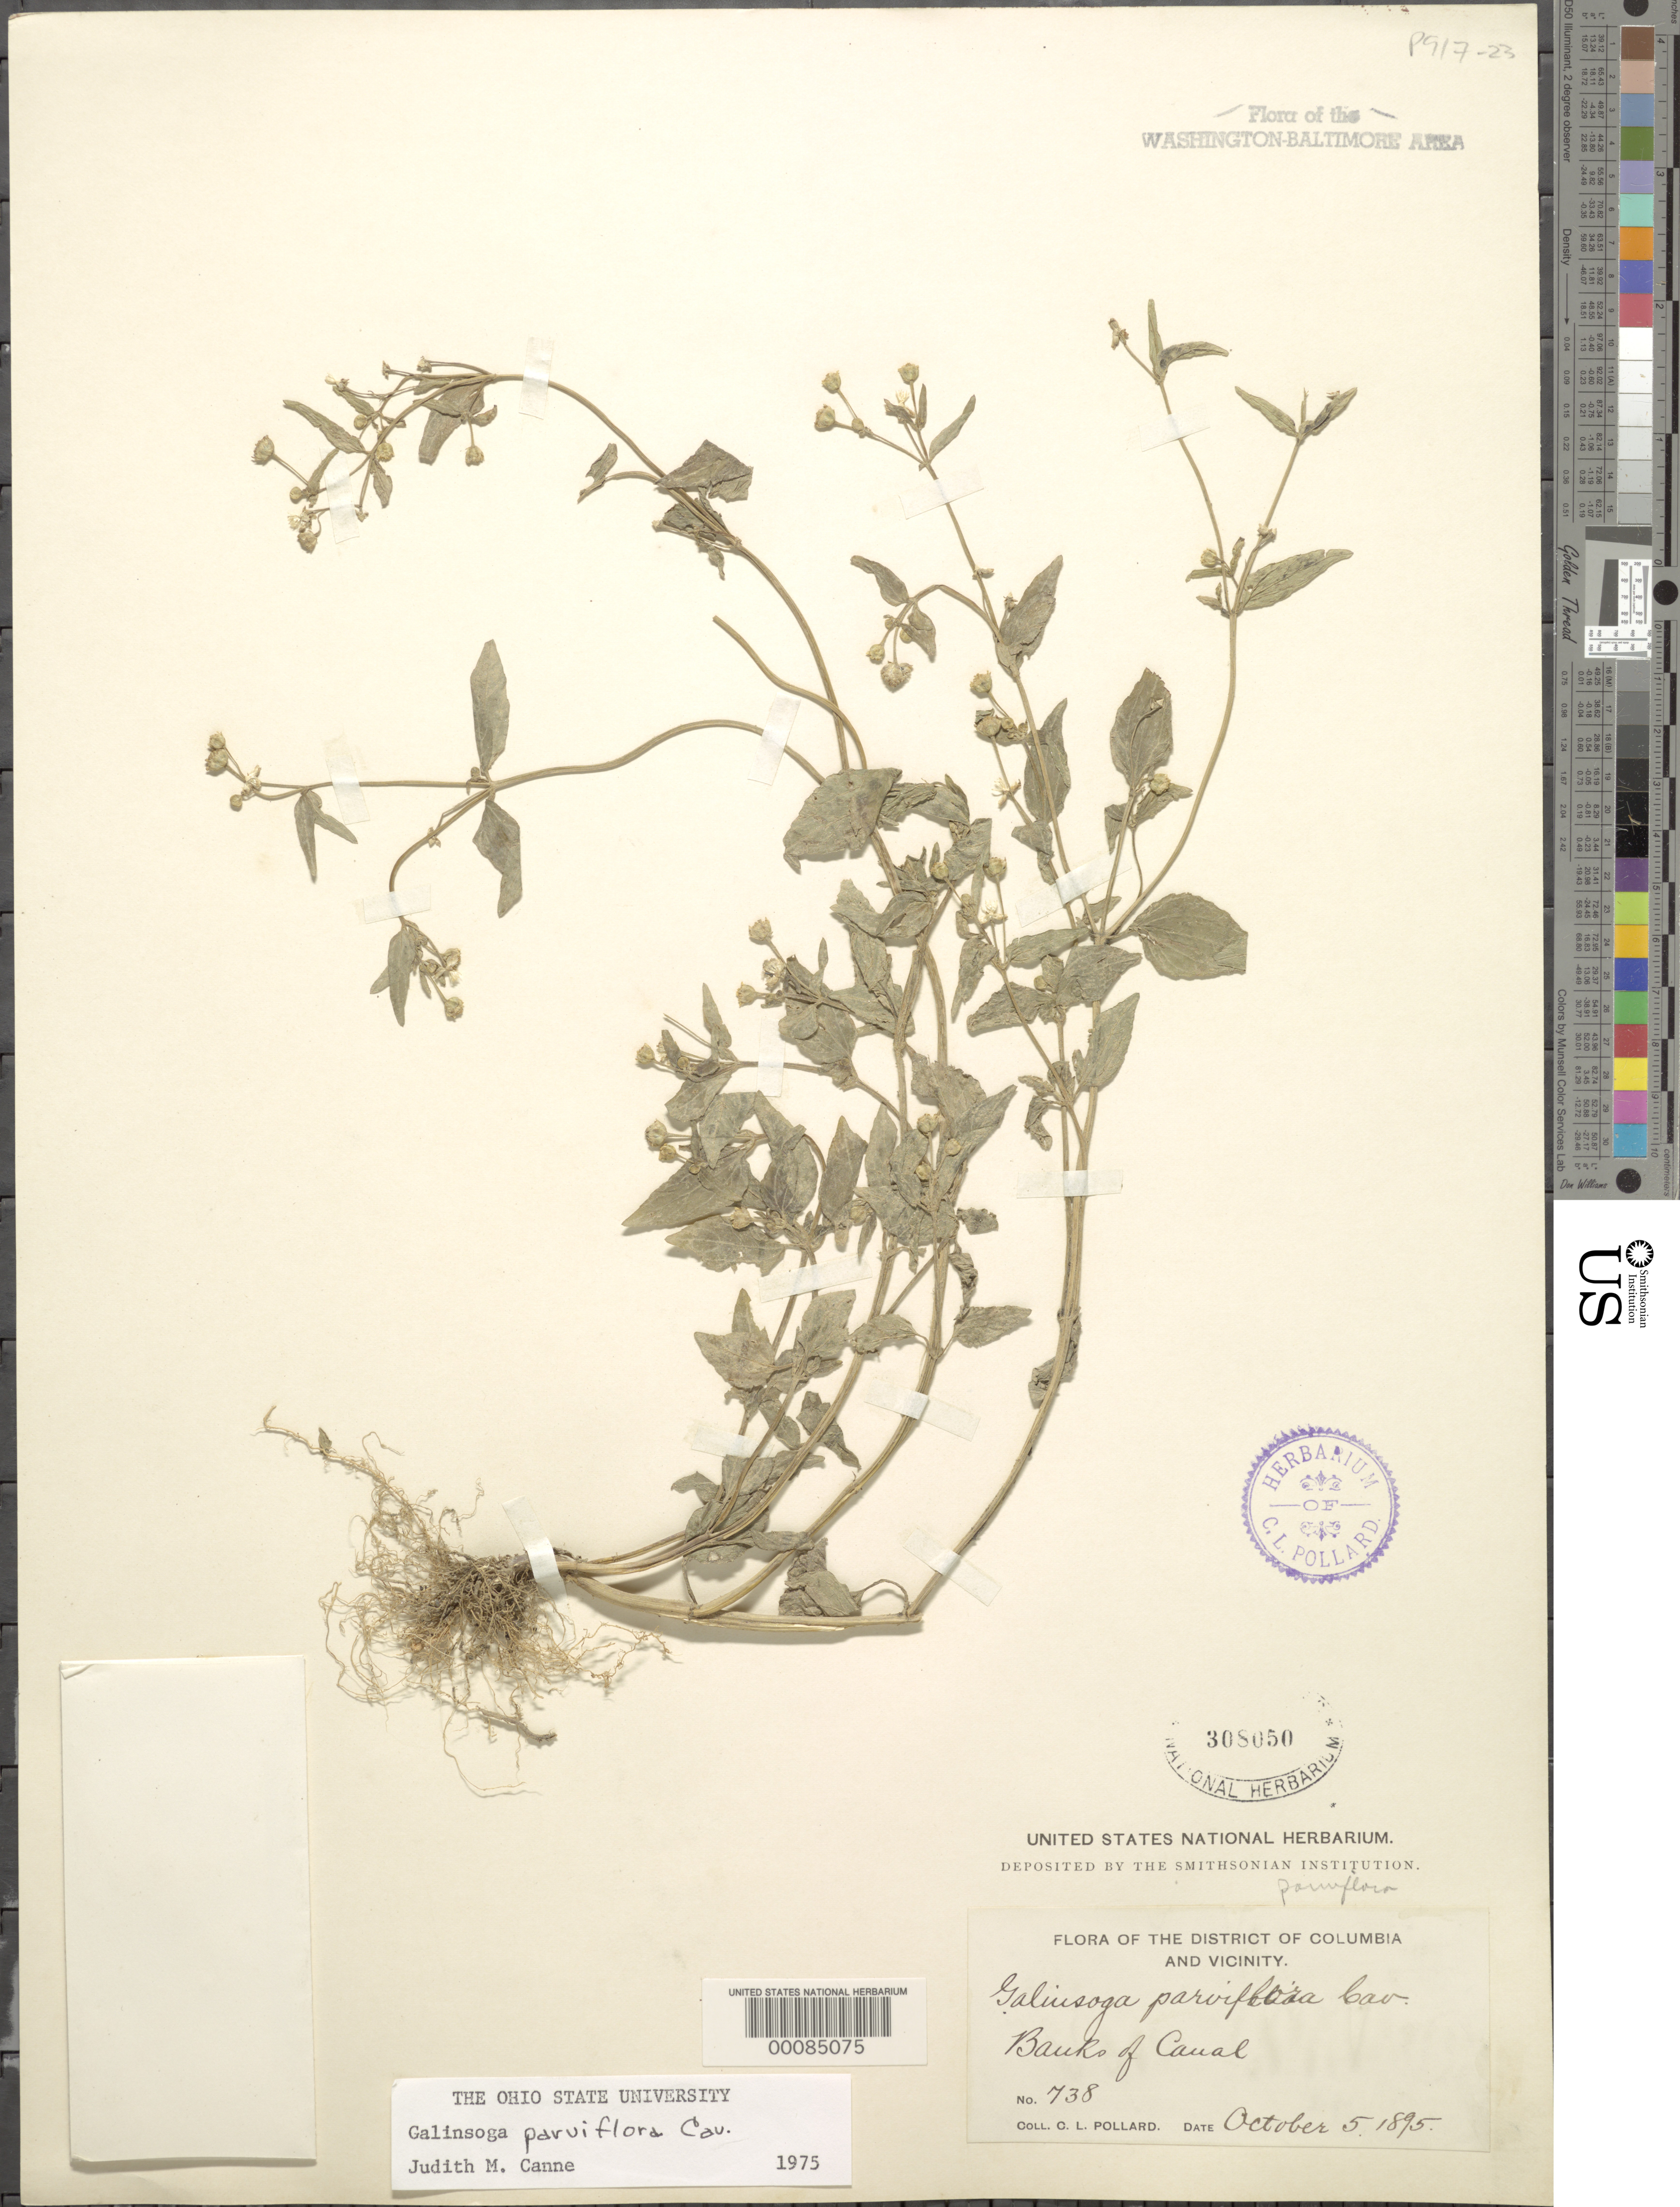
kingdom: Plantae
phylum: Tracheophyta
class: Magnoliopsida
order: Asterales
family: Asteraceae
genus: Galinsoga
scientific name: Galinsoga parviflora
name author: Cav.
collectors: C. L. Pollard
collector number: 738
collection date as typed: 05 Oct 1895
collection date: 1895-10-05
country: United States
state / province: District of Columbia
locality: Canal Banks C. & O. Canal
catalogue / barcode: US 308050